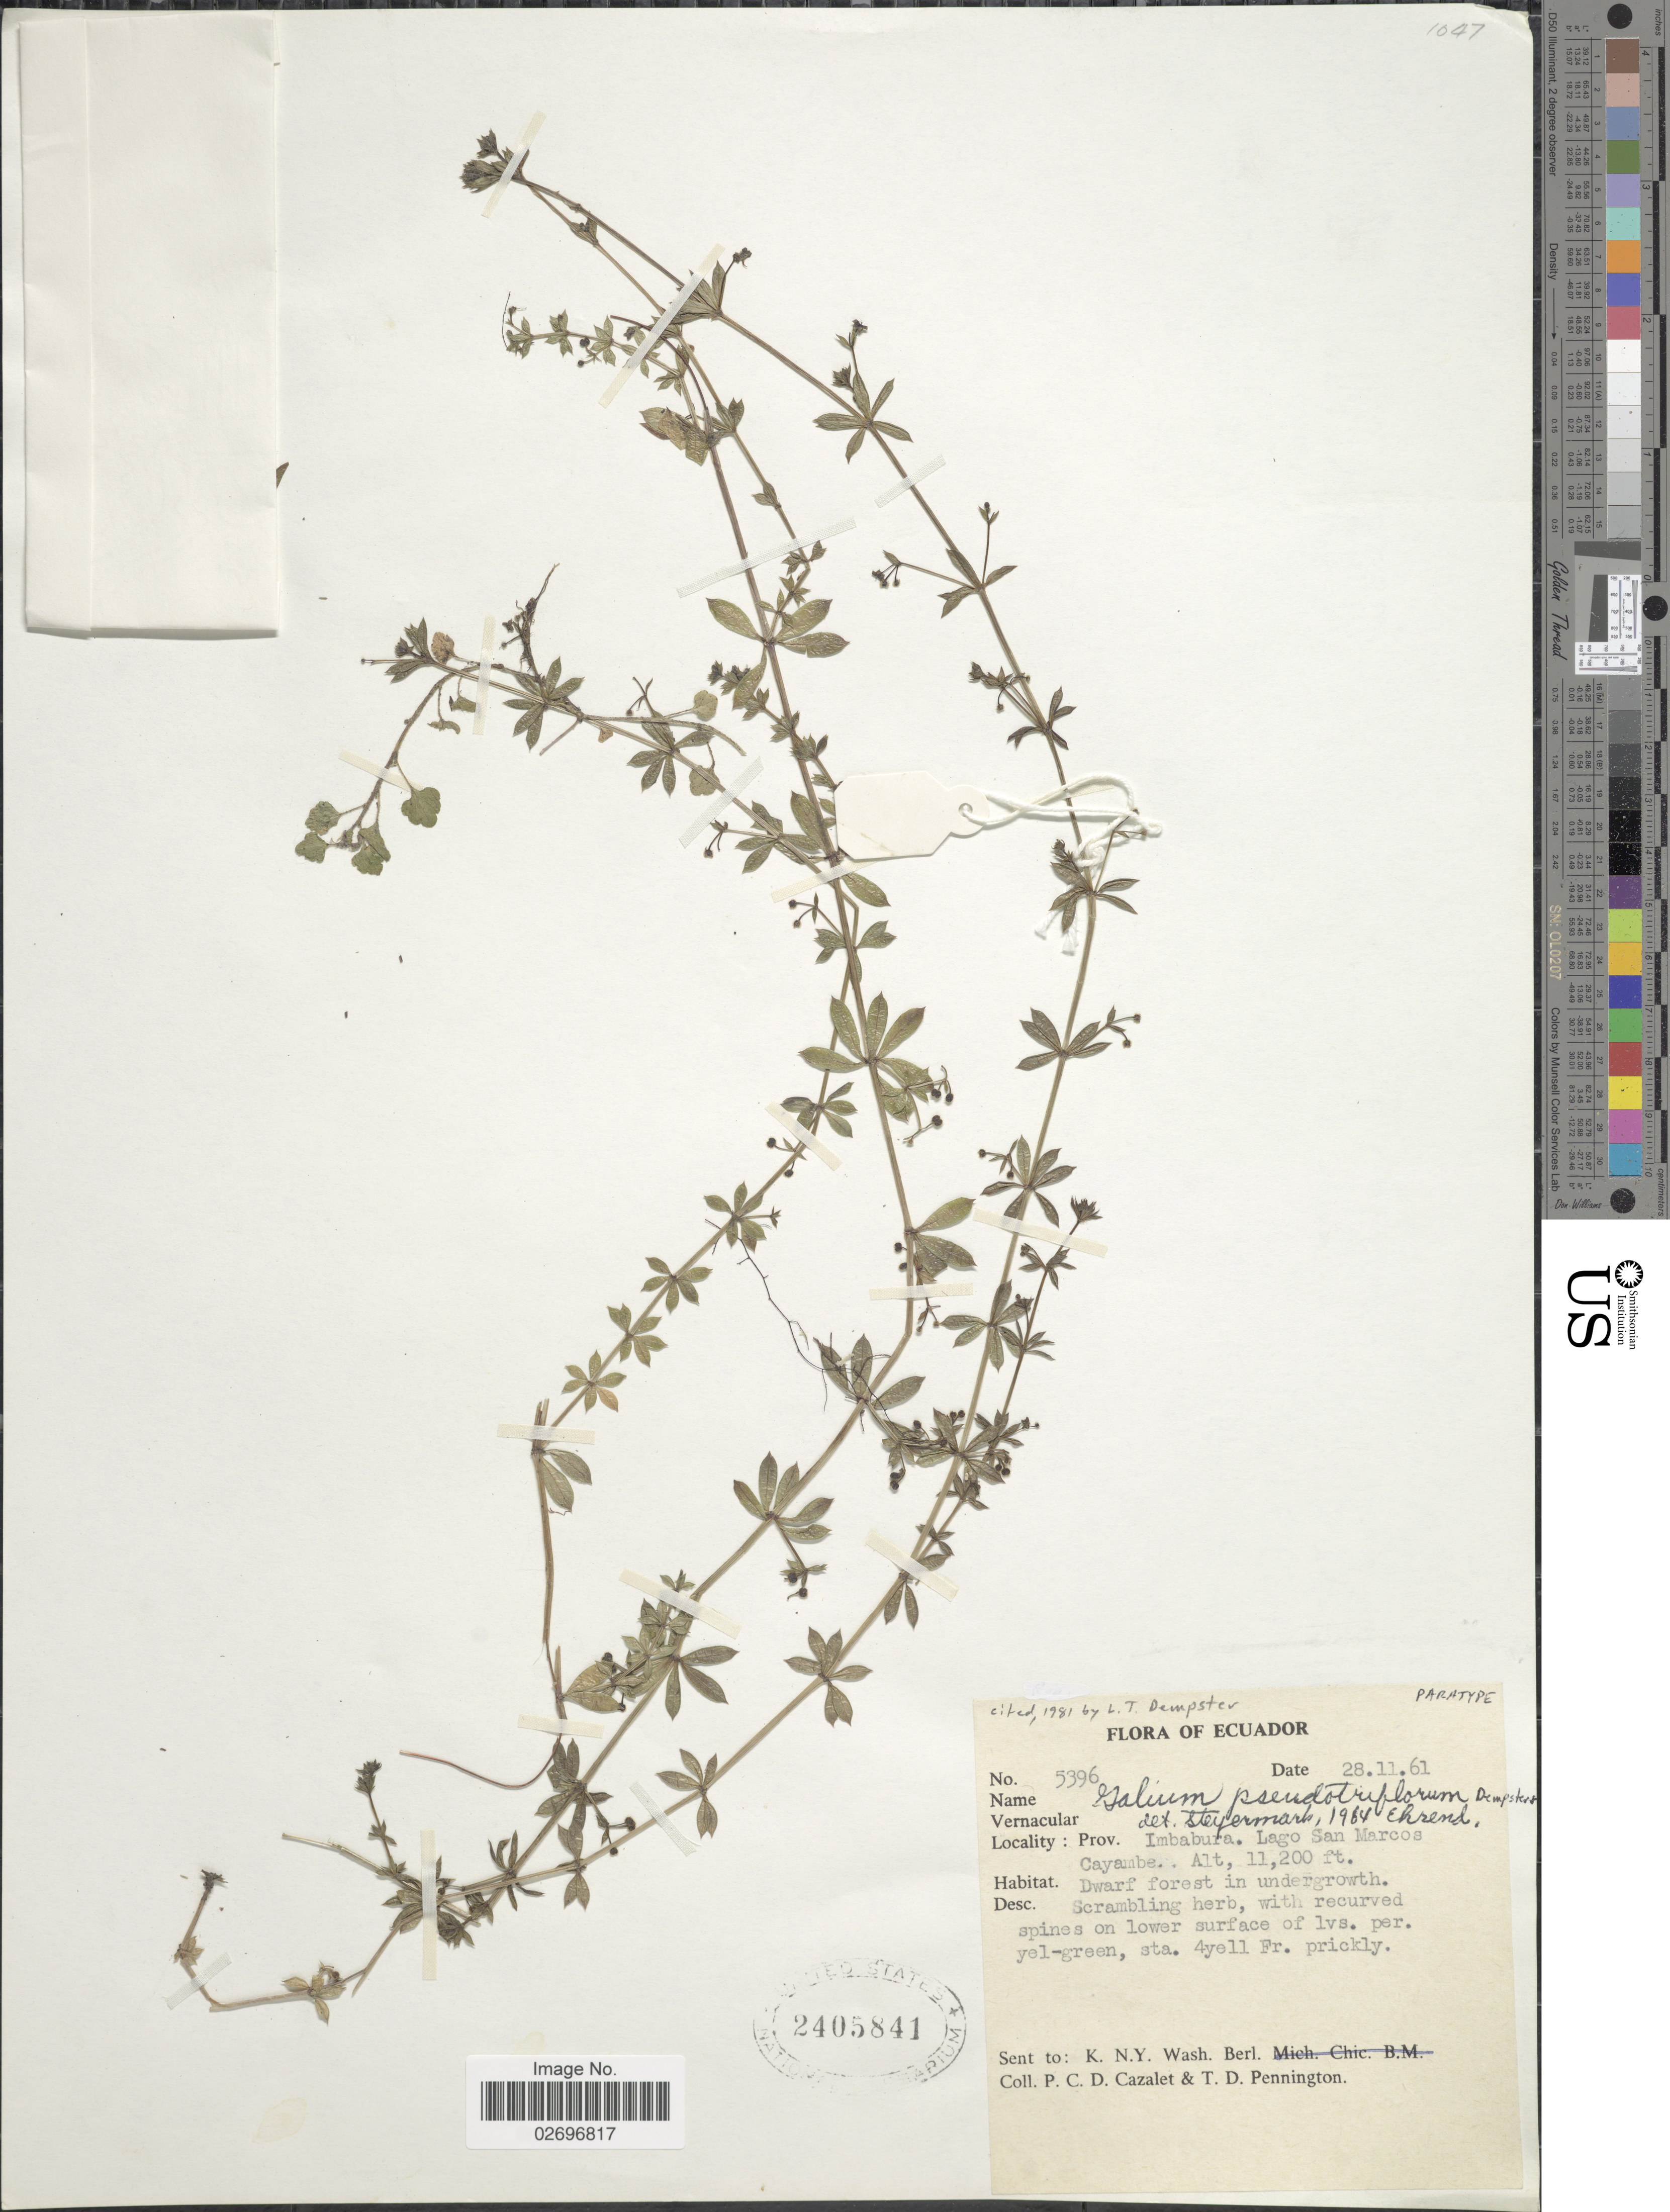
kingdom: Plantae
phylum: Tracheophyta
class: Magnoliopsida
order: Gentianales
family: Rubiaceae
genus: Galium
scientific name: Galium pseudotriflorum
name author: Dempster & Ehrend.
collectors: P. C. D. Cazalet & T. D. Pennington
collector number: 5396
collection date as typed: Transcribed d/m/y: 28/11/61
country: Ecuador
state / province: Imbabura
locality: Lago San Marcos Cayambe. Dwarf forest in under growth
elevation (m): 3414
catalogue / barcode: US 2405841